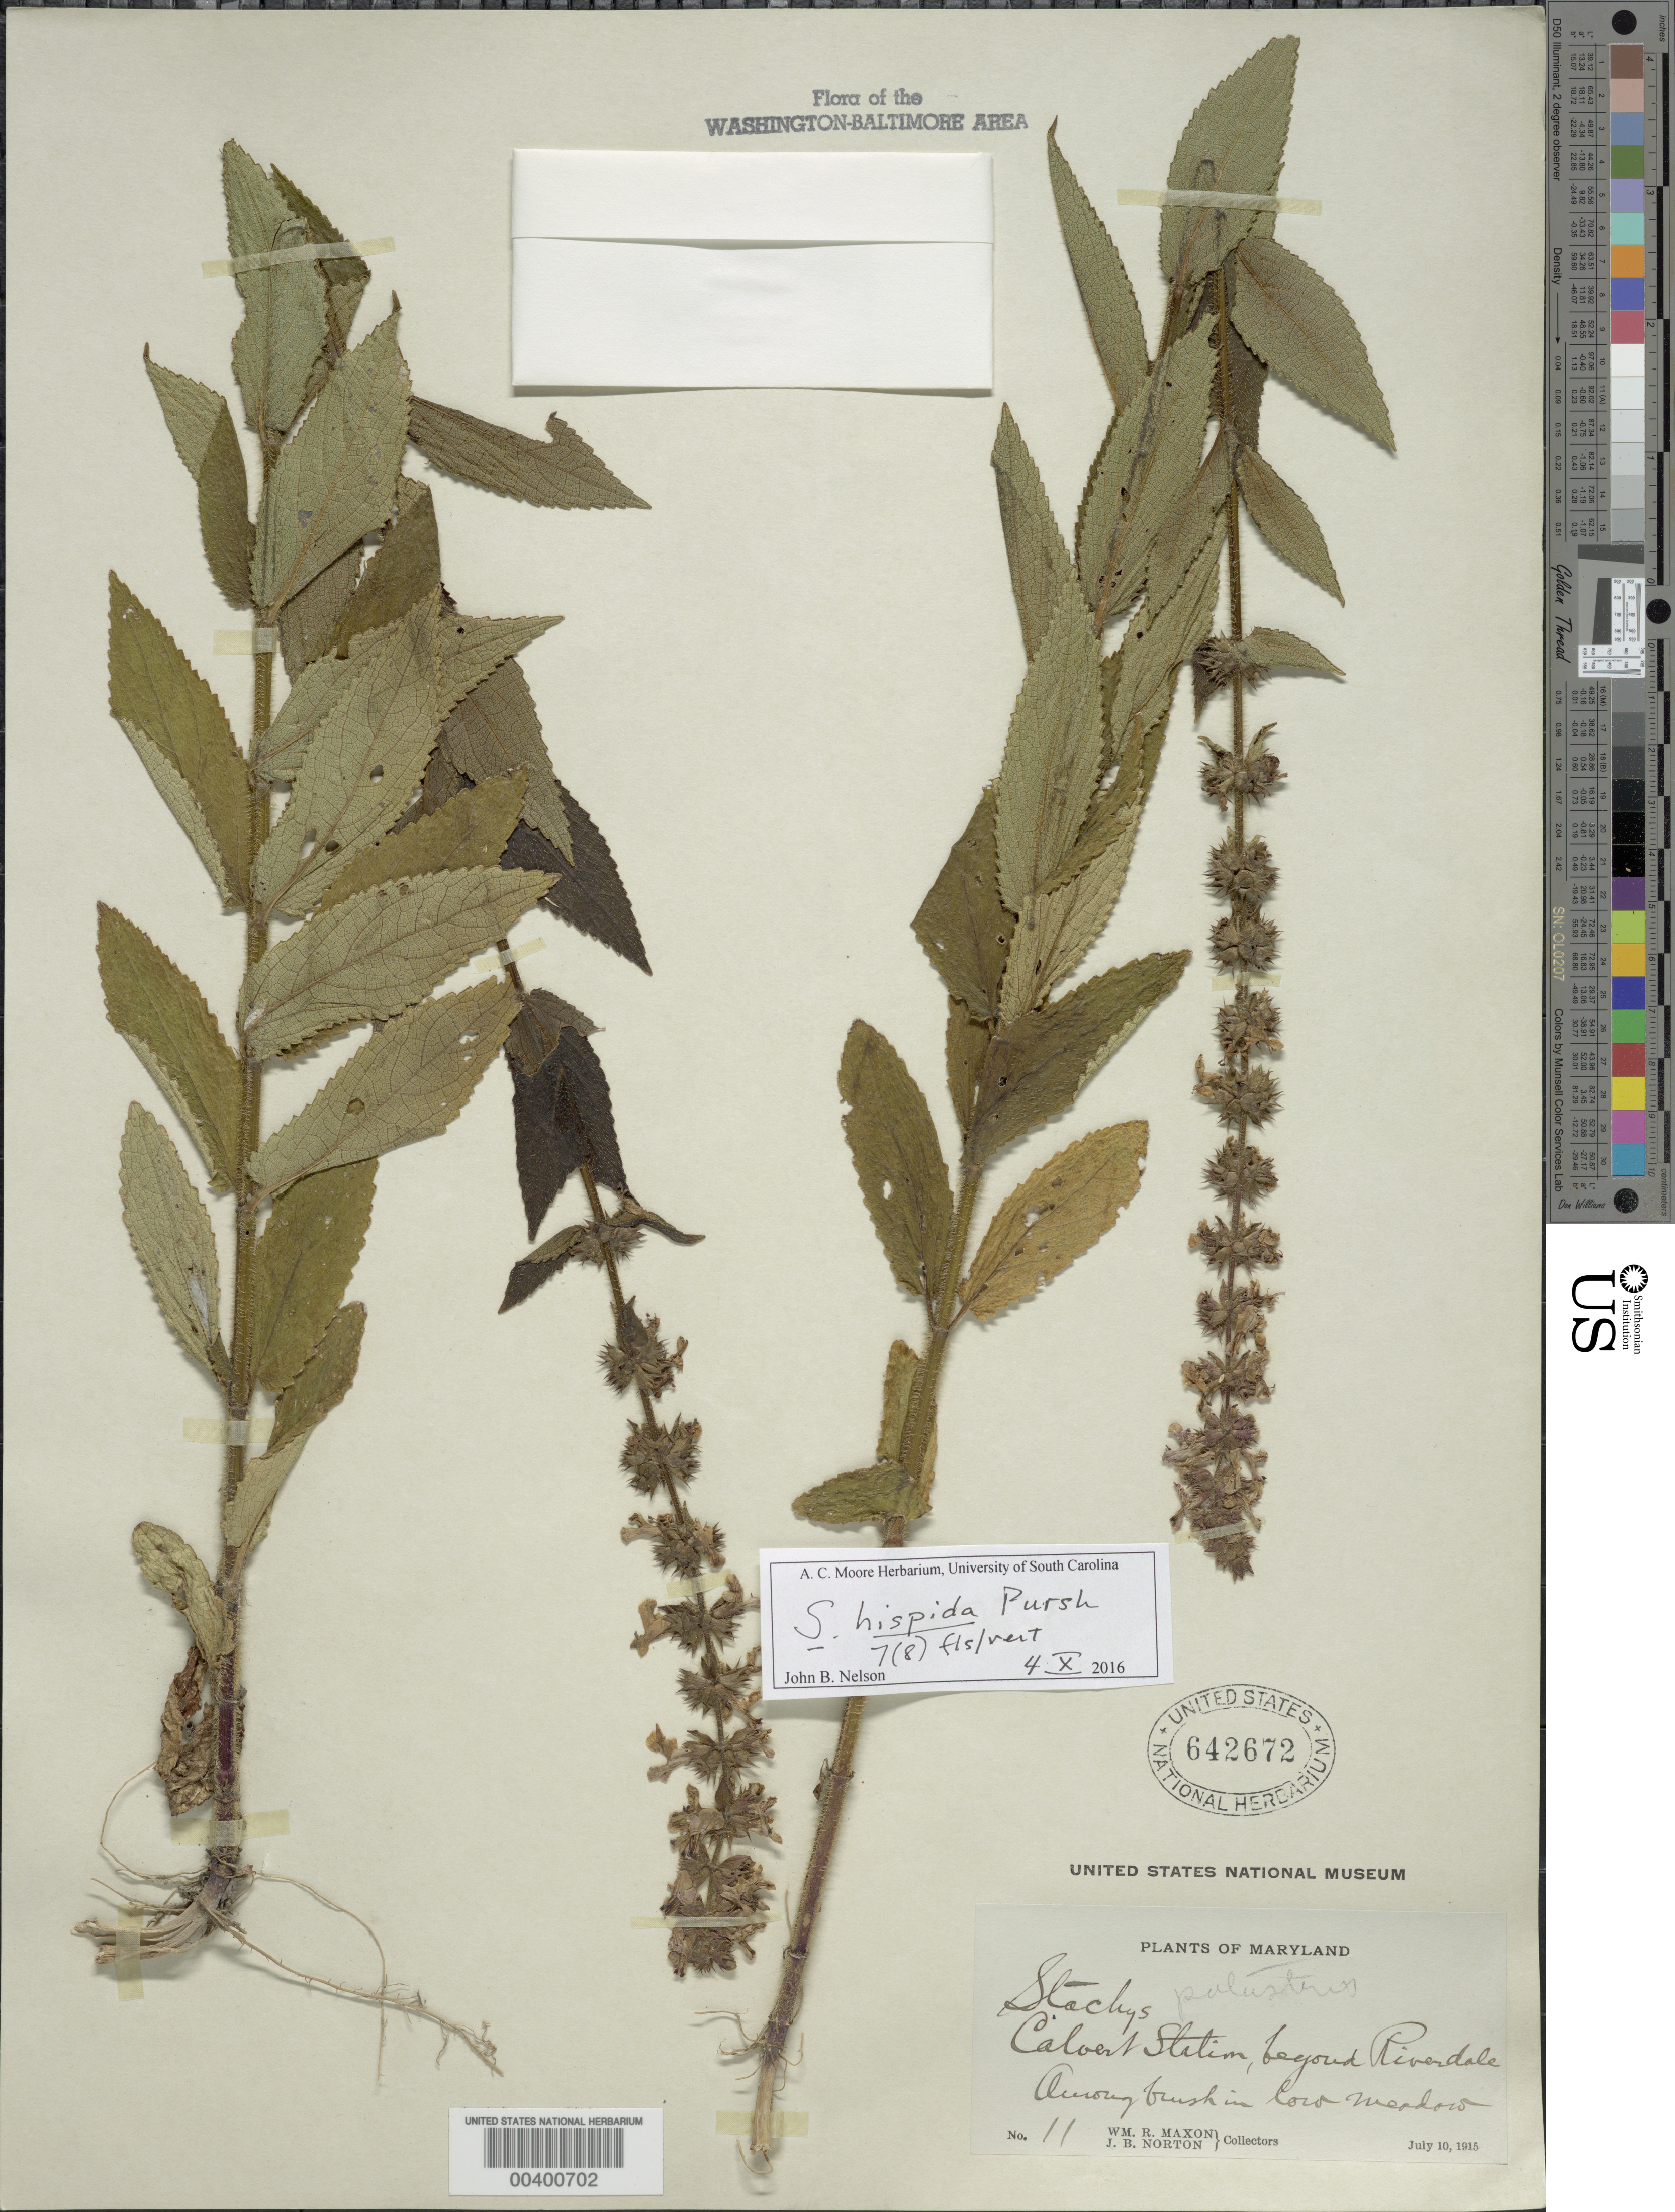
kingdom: Plantae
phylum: Tracheophyta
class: Magnoliopsida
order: Lamiales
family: Lamiaceae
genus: Stachys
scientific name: Stachys hispida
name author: Pursh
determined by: Nelson, J. B.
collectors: W. R. Maxon & J. Norton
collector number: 11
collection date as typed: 10 Jul 1915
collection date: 1915-07-10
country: United States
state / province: Maryland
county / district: Prince George's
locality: Calvert Station beyond Riverdale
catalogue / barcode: US 642672